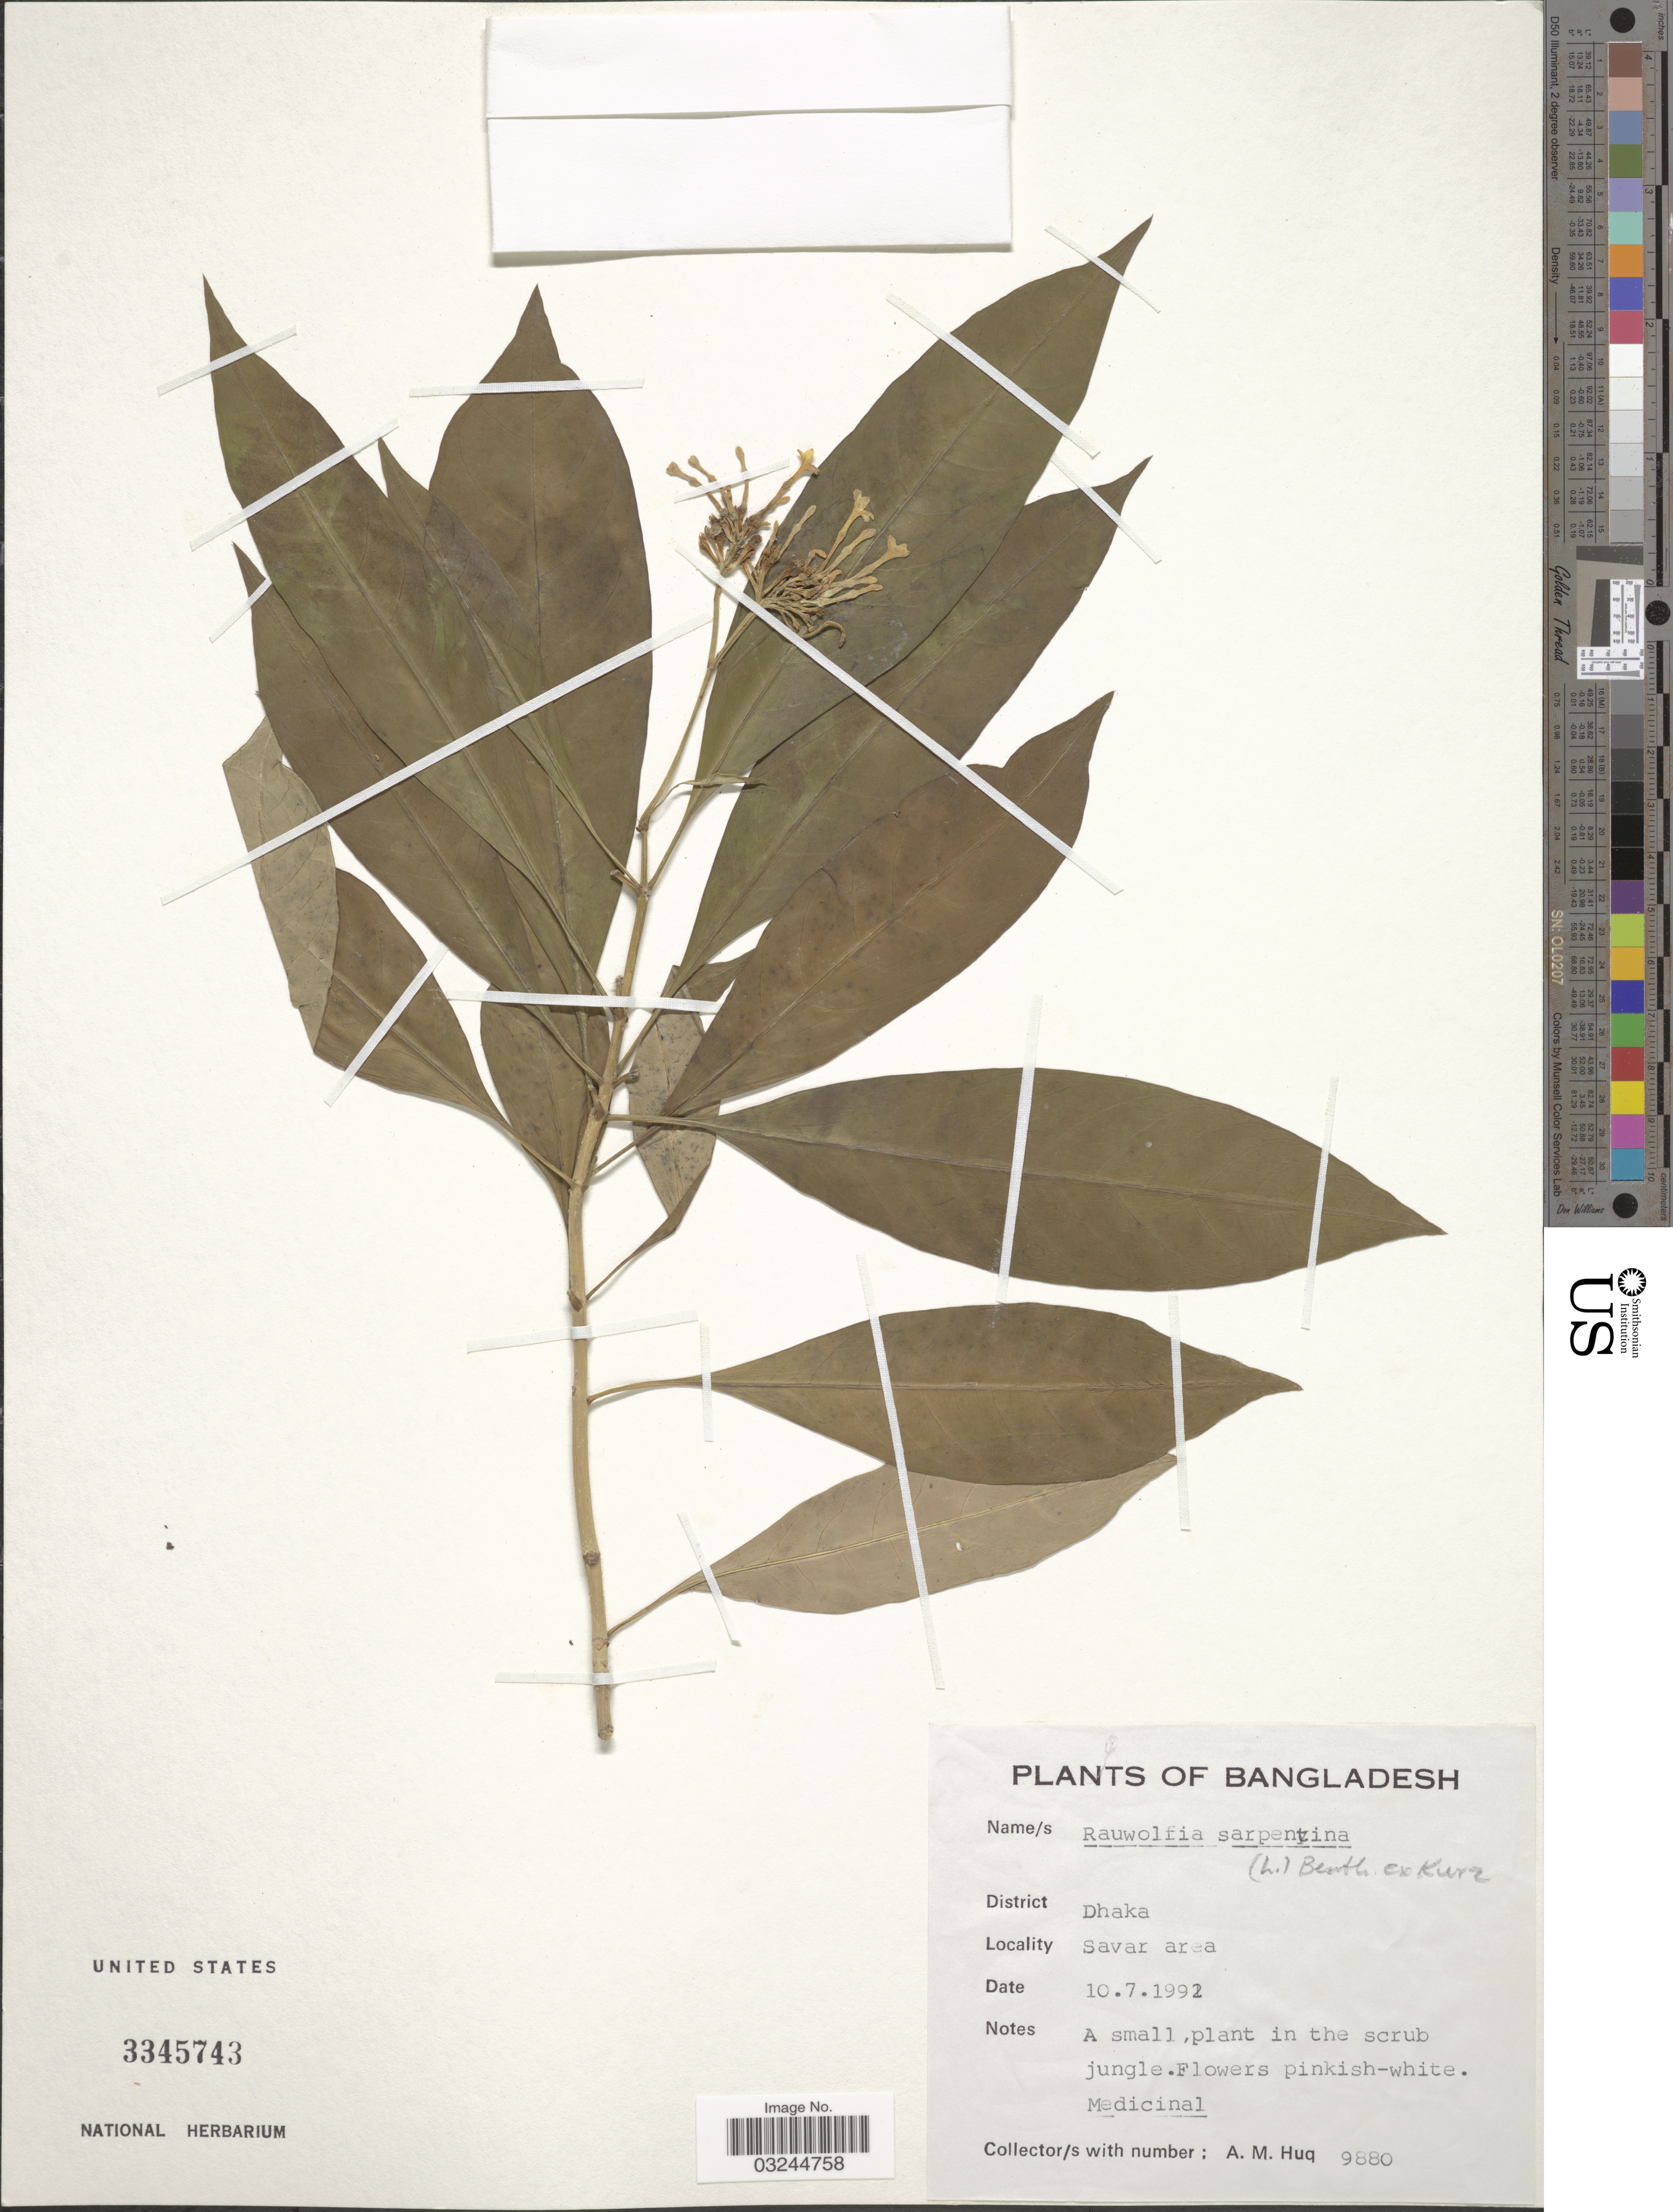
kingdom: Plantae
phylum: Tracheophyta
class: Magnoliopsida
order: Gentianales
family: Apocynaceae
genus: Rauvolfia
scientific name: Rauvolfia serpentina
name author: Benth. ex Kurz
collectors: A. M. Huq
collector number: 9880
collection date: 1992-07-10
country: Bangladesh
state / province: Dhaka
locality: District Dhaka. Savar area.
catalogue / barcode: US 3345743